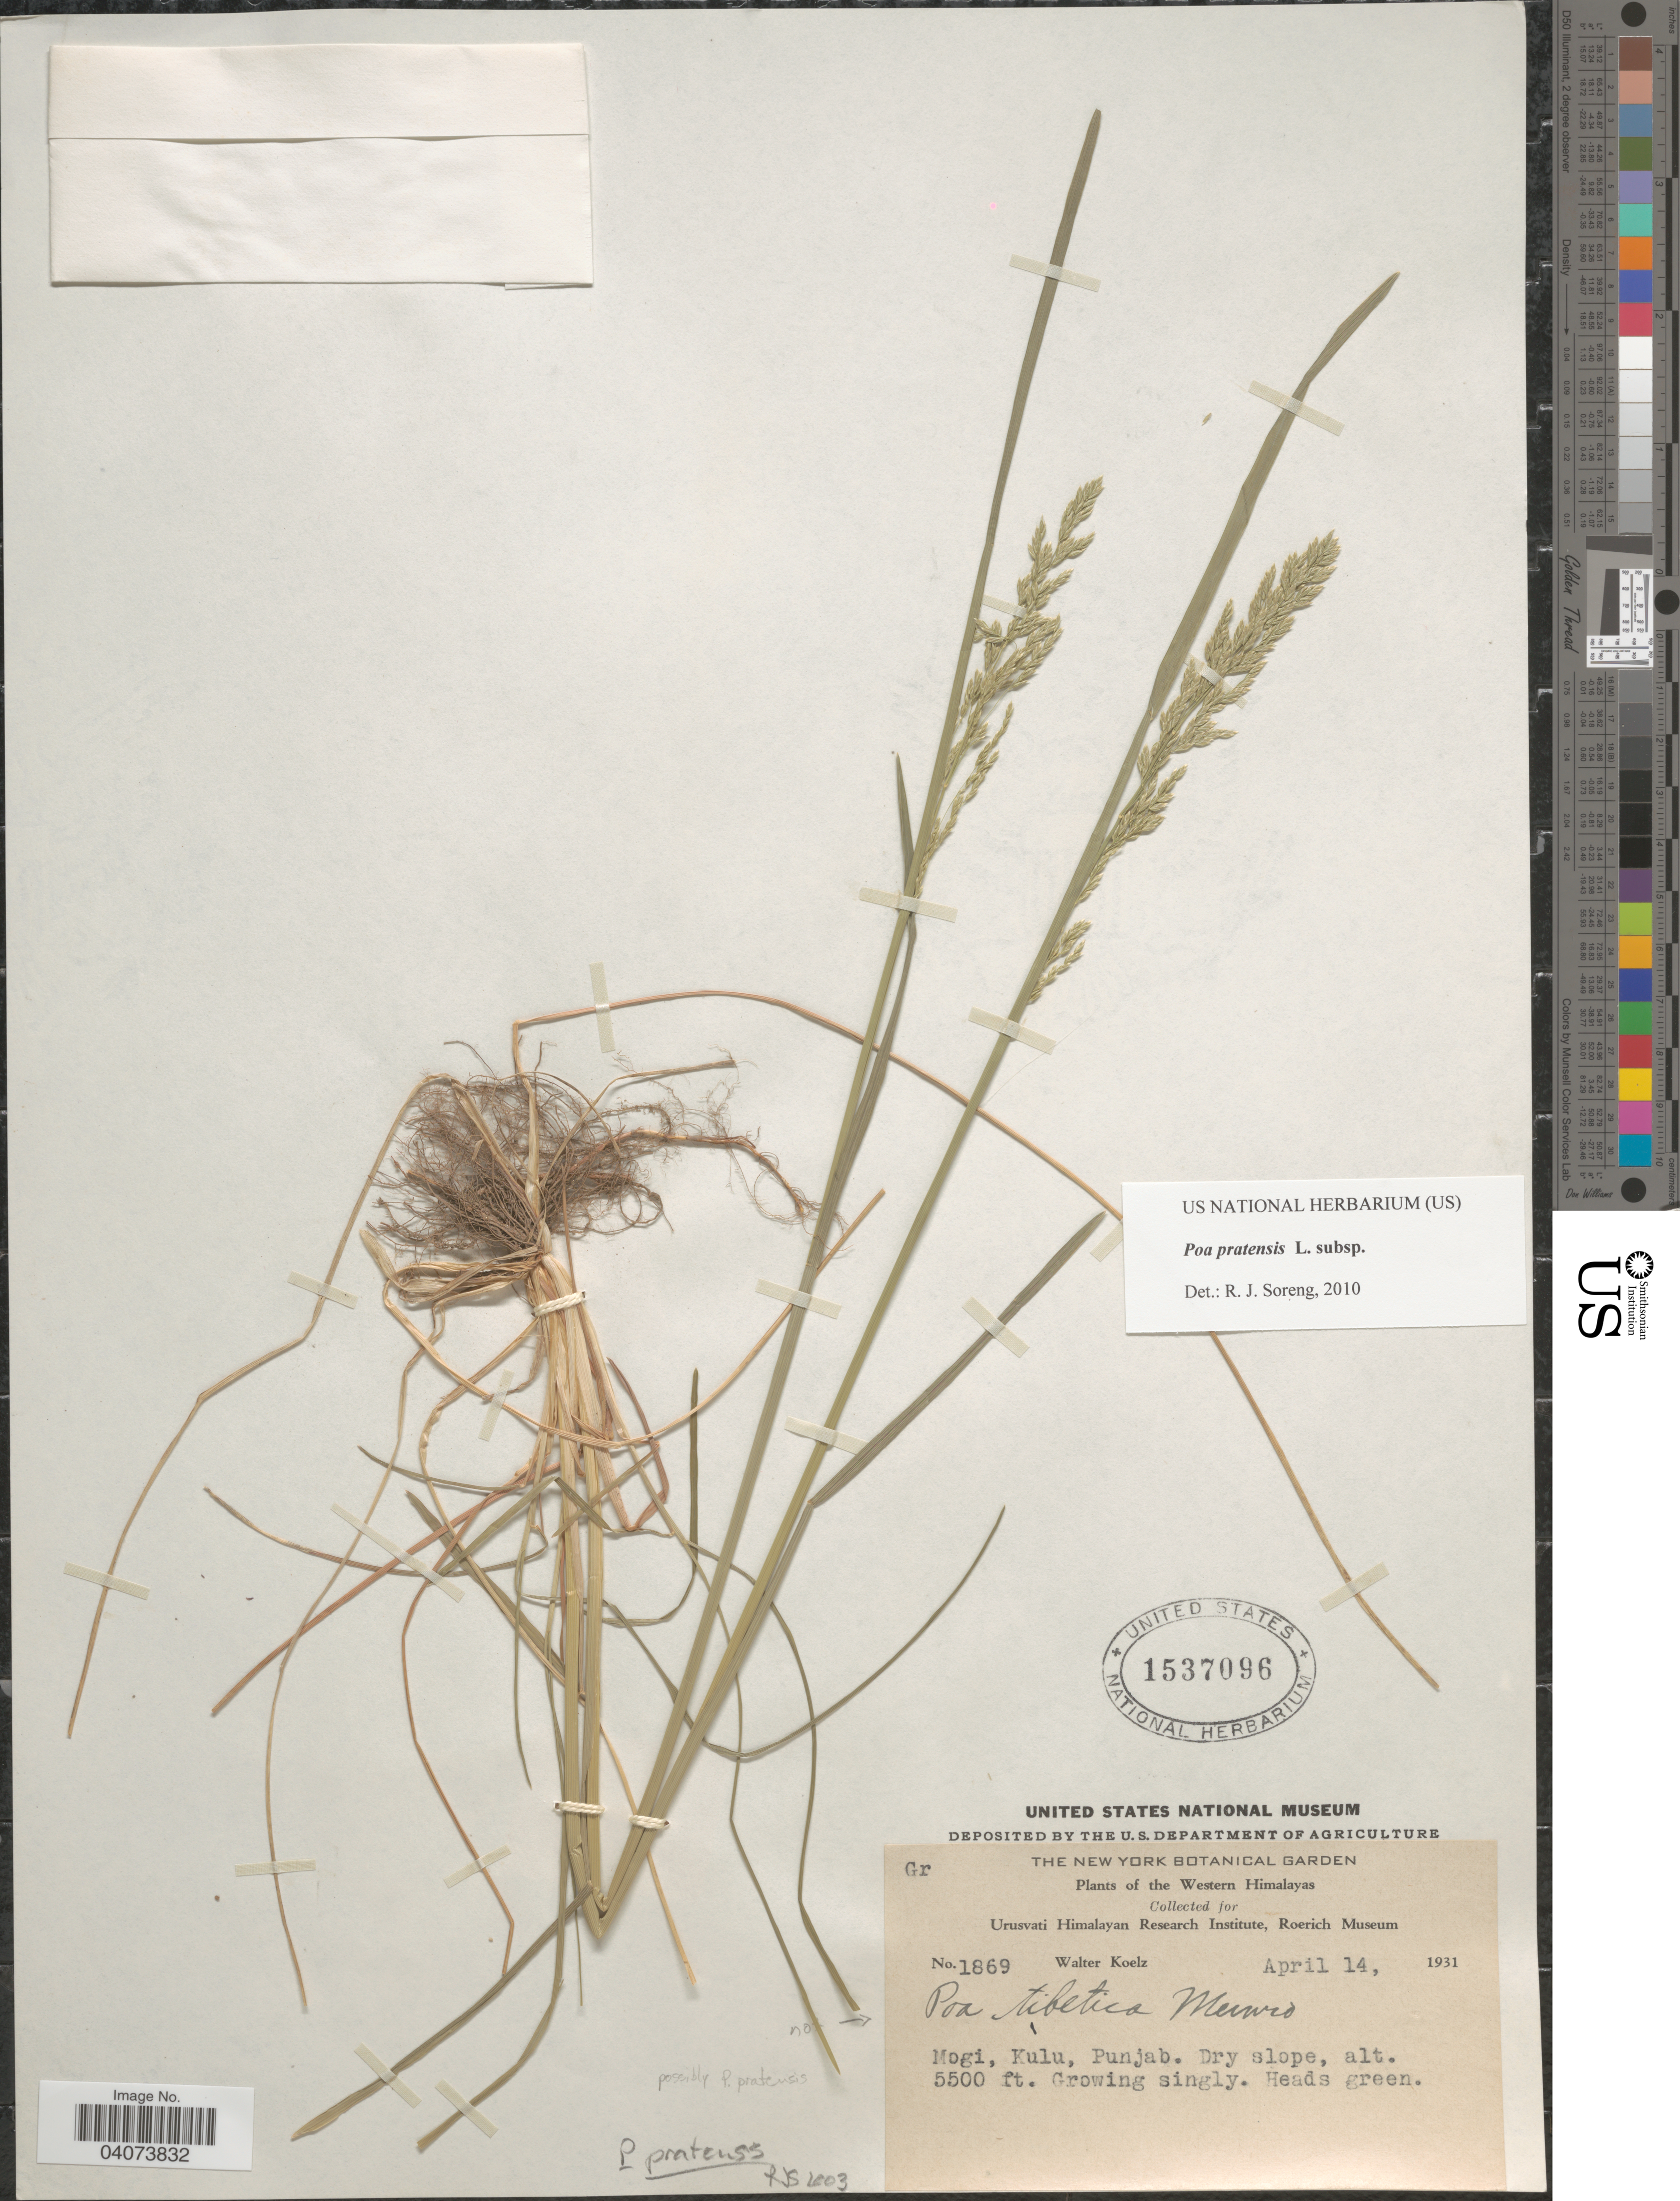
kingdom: Plantae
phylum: Tracheophyta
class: Liliopsida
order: Poales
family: Poaceae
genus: Poa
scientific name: Poa pratensis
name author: L.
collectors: W. N. Koelz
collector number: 1869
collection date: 1931-04-14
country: India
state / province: Punjab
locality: The Western Himalayas. Mogi, Kulu.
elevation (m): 1676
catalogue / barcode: US 1537096